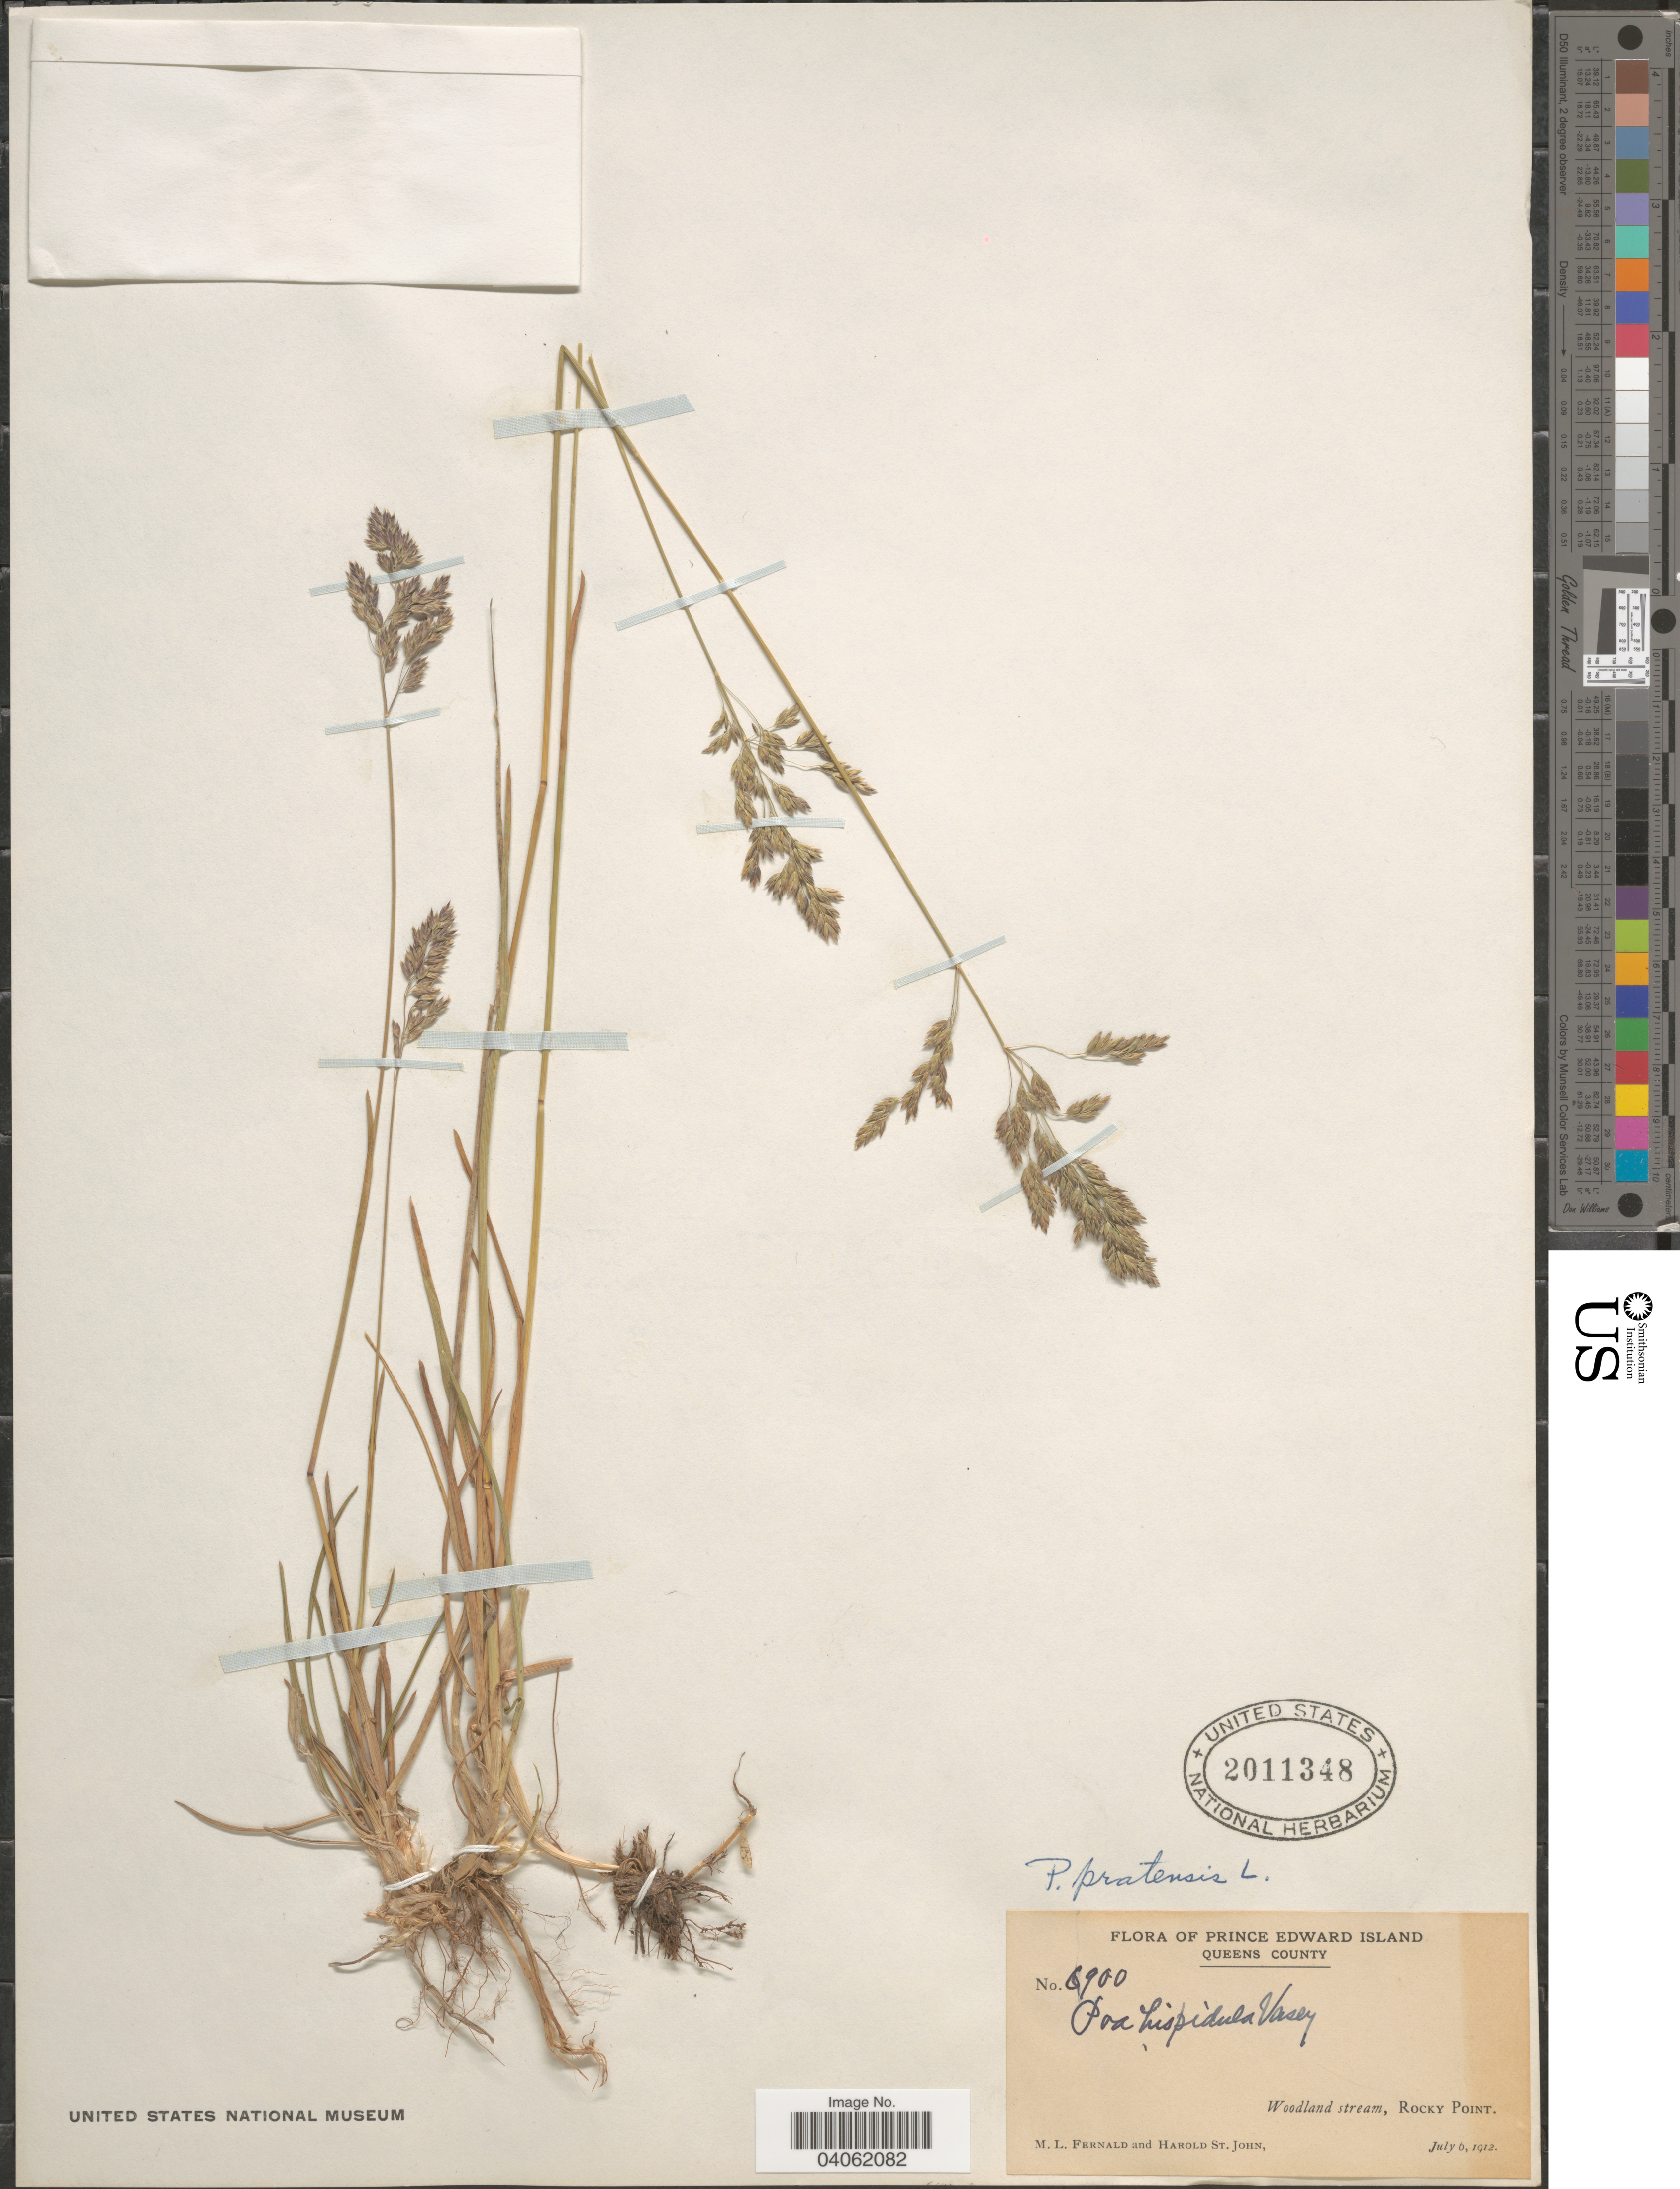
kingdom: Plantae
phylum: Tracheophyta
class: Liliopsida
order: Poales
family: Poaceae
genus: Poa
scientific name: Poa pratensis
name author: L.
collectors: M. L. Fernald & H. St. John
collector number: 6900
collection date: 1912-07-06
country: Canada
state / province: Prince Edward Island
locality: Queens County. Woodland stream, Rocky Point.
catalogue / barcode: US 2011348